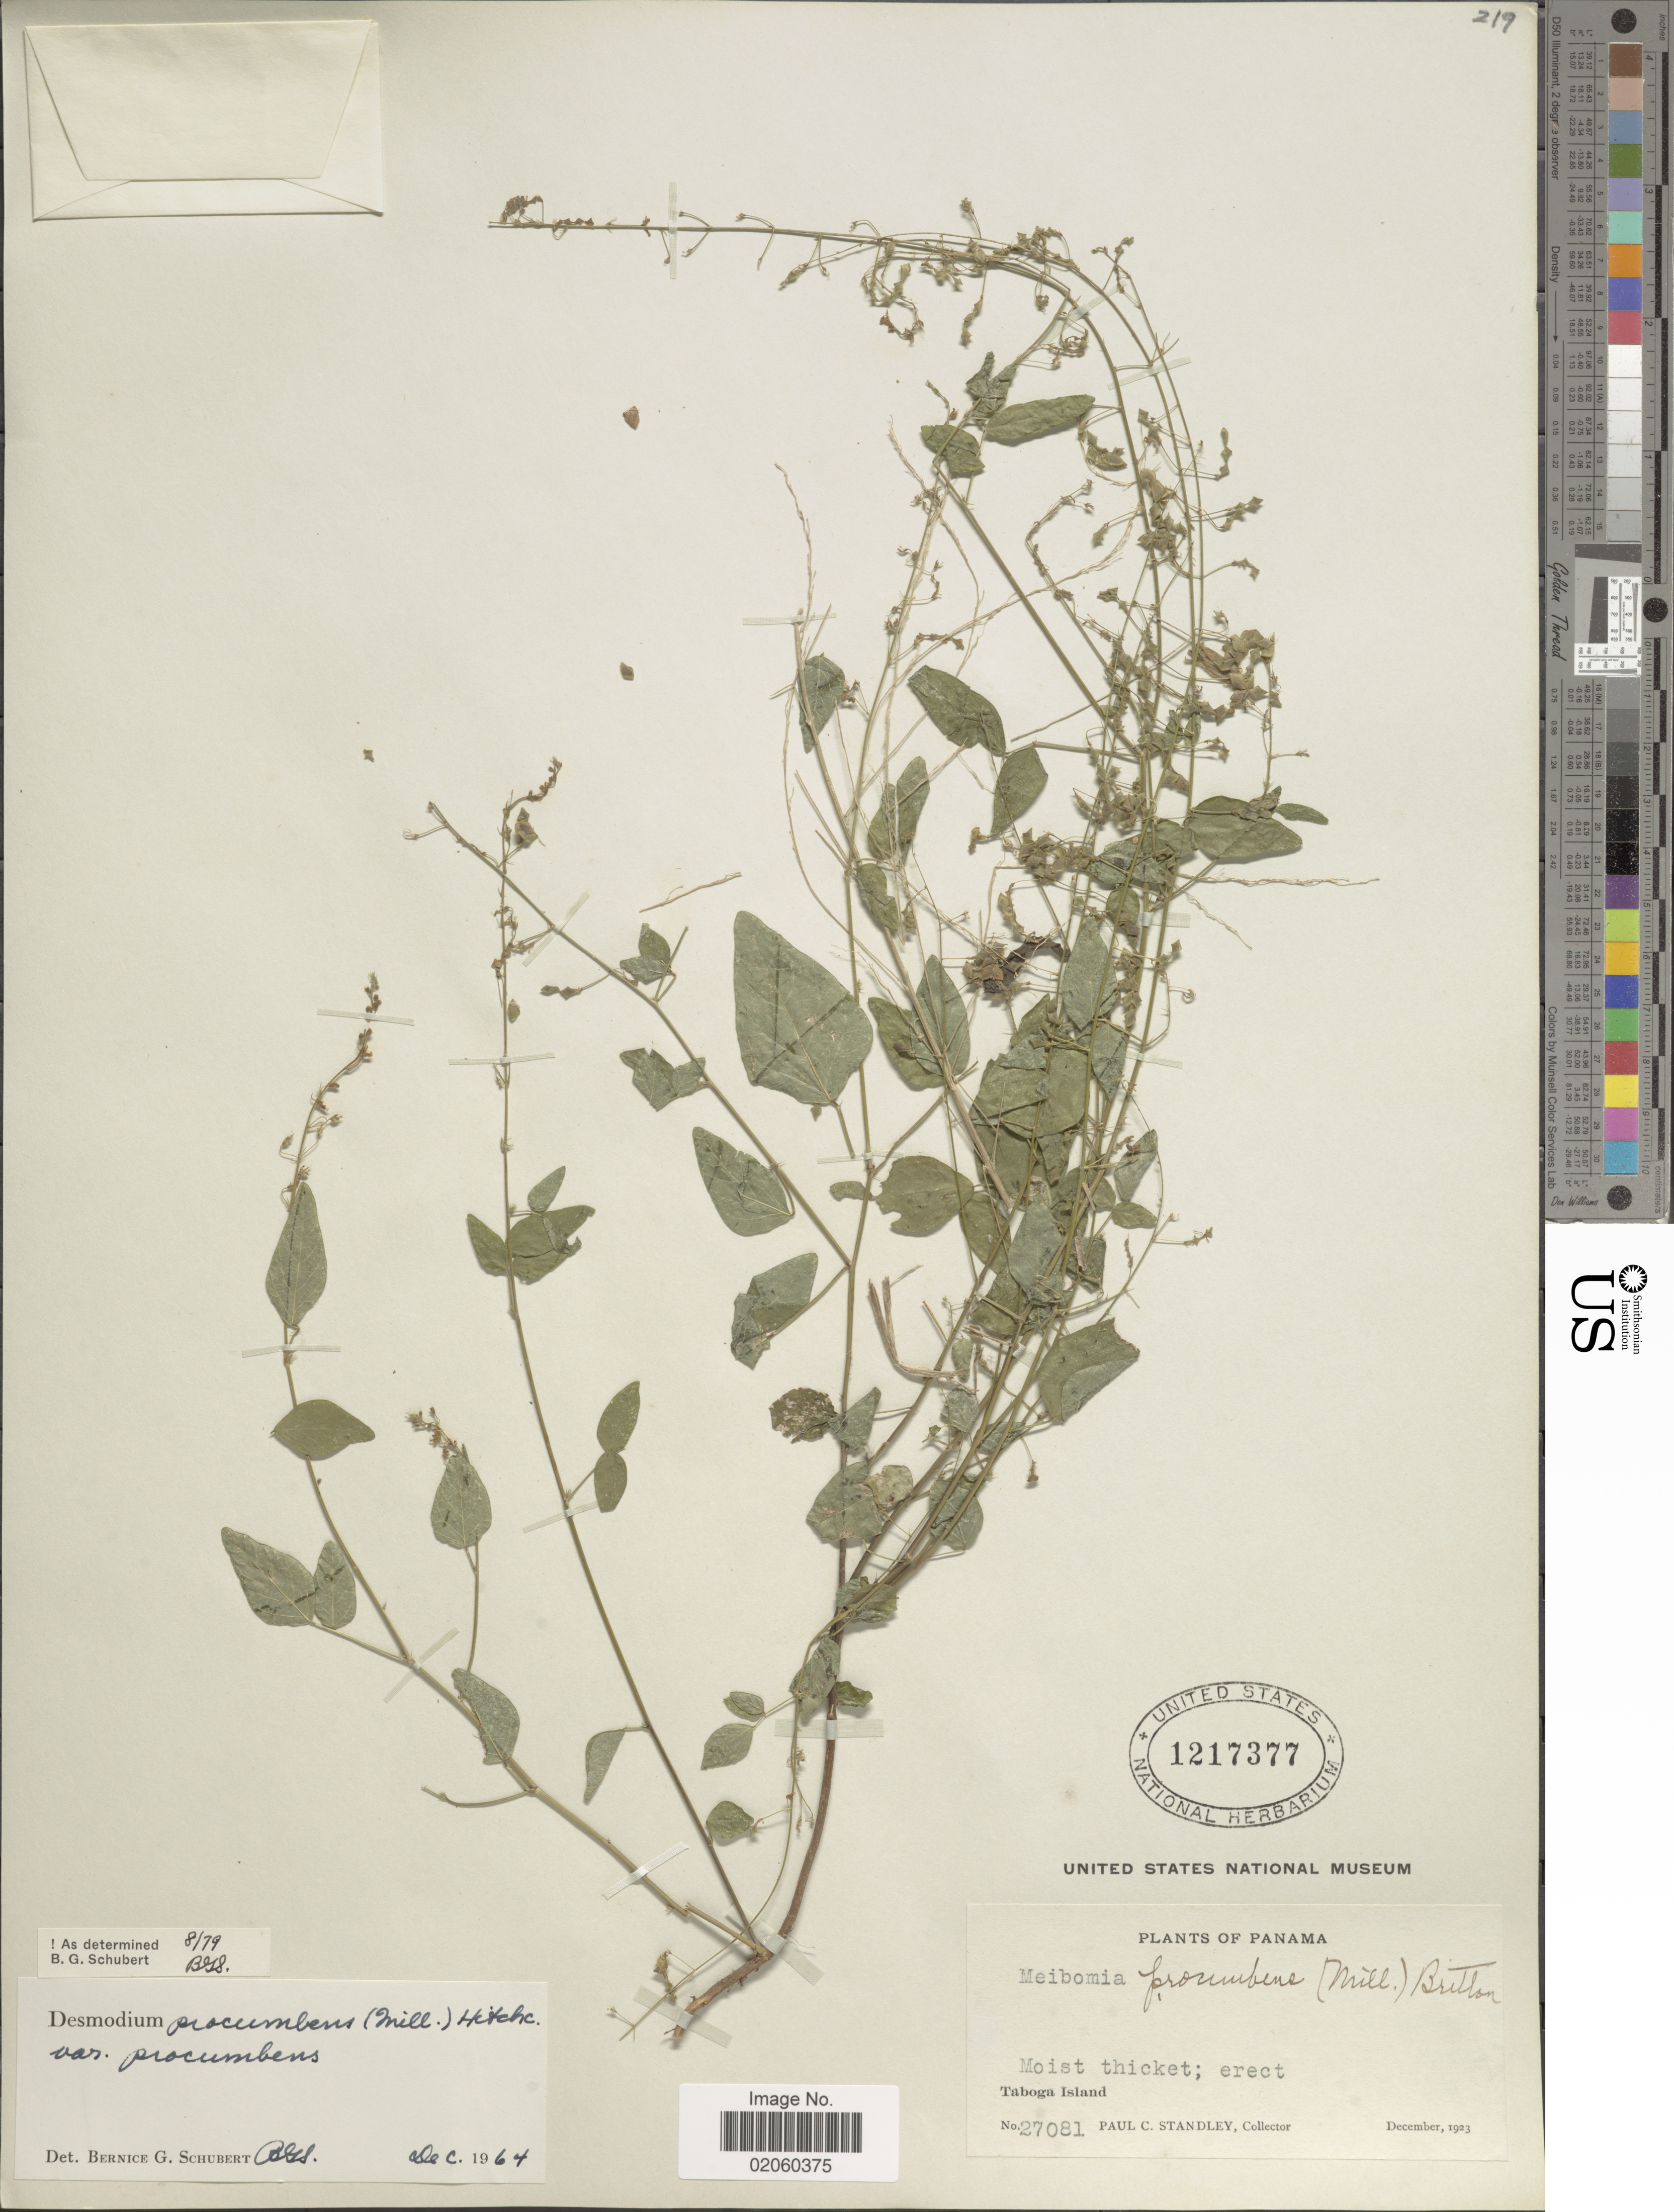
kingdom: Plantae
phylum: Tracheophyta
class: Magnoliopsida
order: Fabales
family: Fabaceae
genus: Desmodium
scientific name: Desmodium procumbens var. procumbens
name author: (Mill.) Hitchc.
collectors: P. C. Standley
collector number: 27081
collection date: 1923-12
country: Panama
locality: Taboga Island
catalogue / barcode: US 1217377